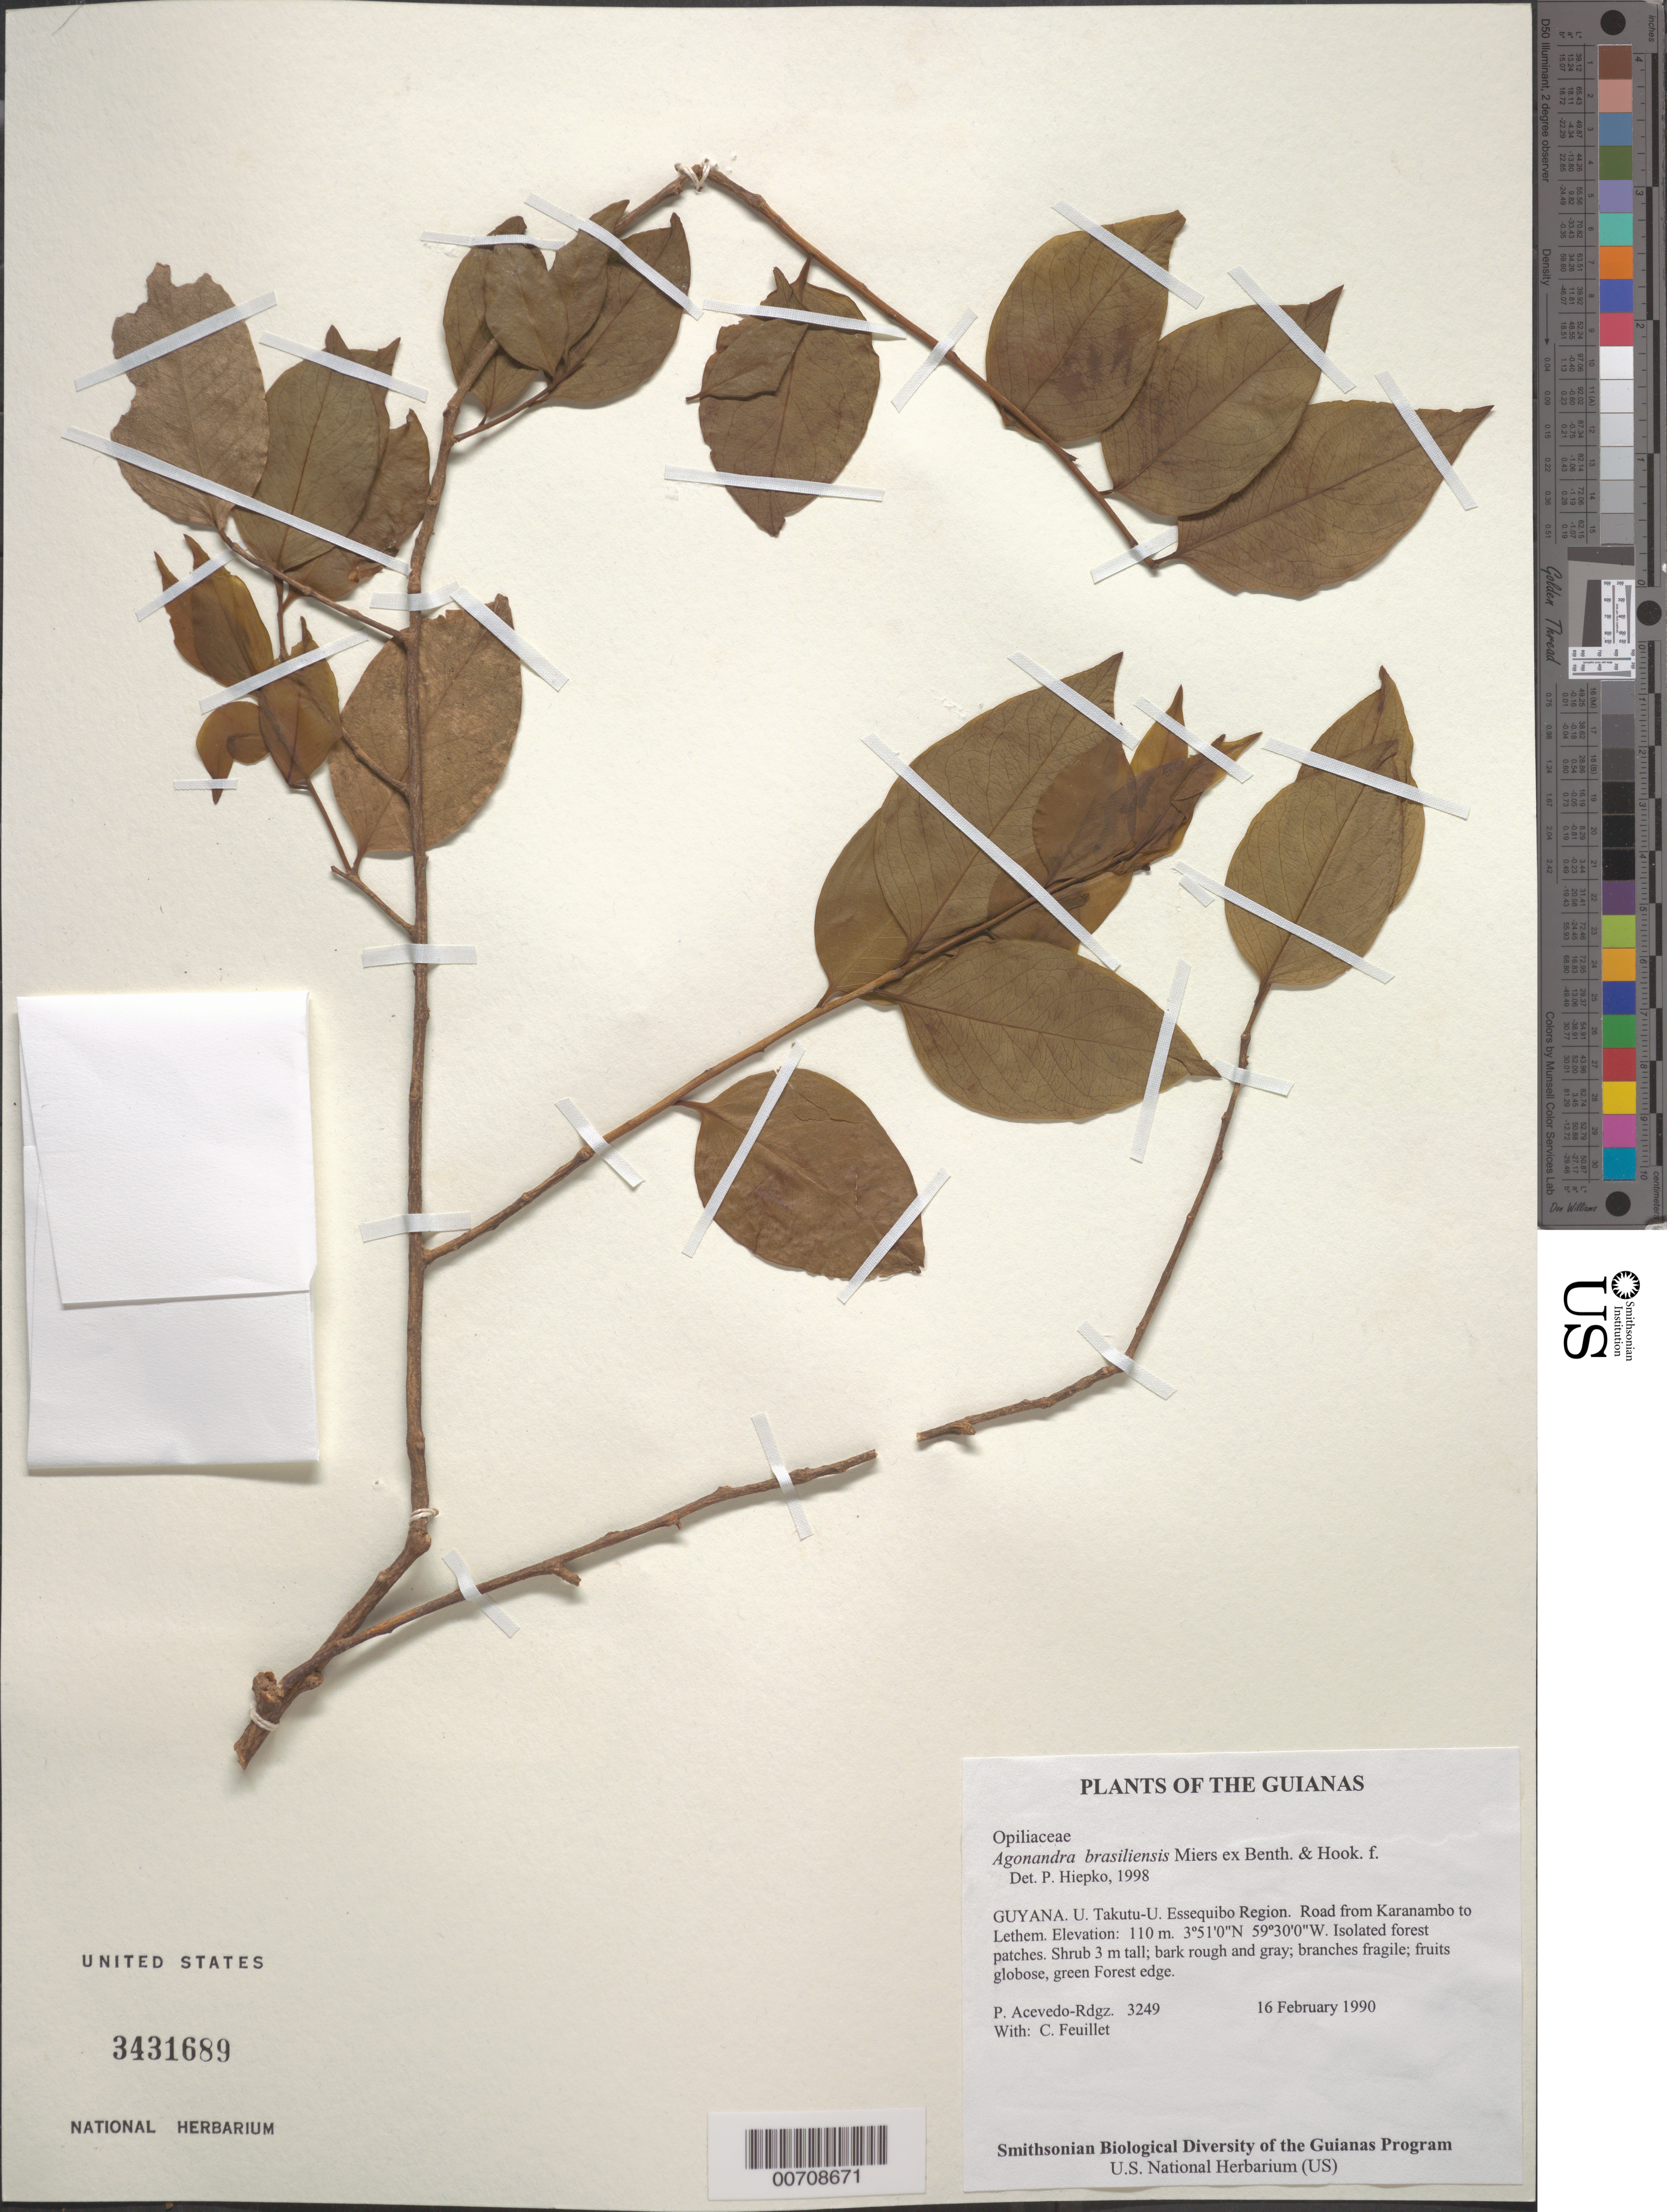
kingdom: Plantae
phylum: Tracheophyta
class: Magnoliopsida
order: Santalales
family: Opiliaceae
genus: Agonandra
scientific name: Agonandra brasiliensis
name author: Benth. & Hook. f.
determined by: Hiepko, P. H.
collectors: P. Acevedo-Rodr. & C. Feuillet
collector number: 3249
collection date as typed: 16 Feb 1990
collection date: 1990-02-16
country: Guyana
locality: U. Takutu - U. Essequibo. Road from Karanambo to Lethem.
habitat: Isolated forest patches.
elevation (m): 110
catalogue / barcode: US 3431689